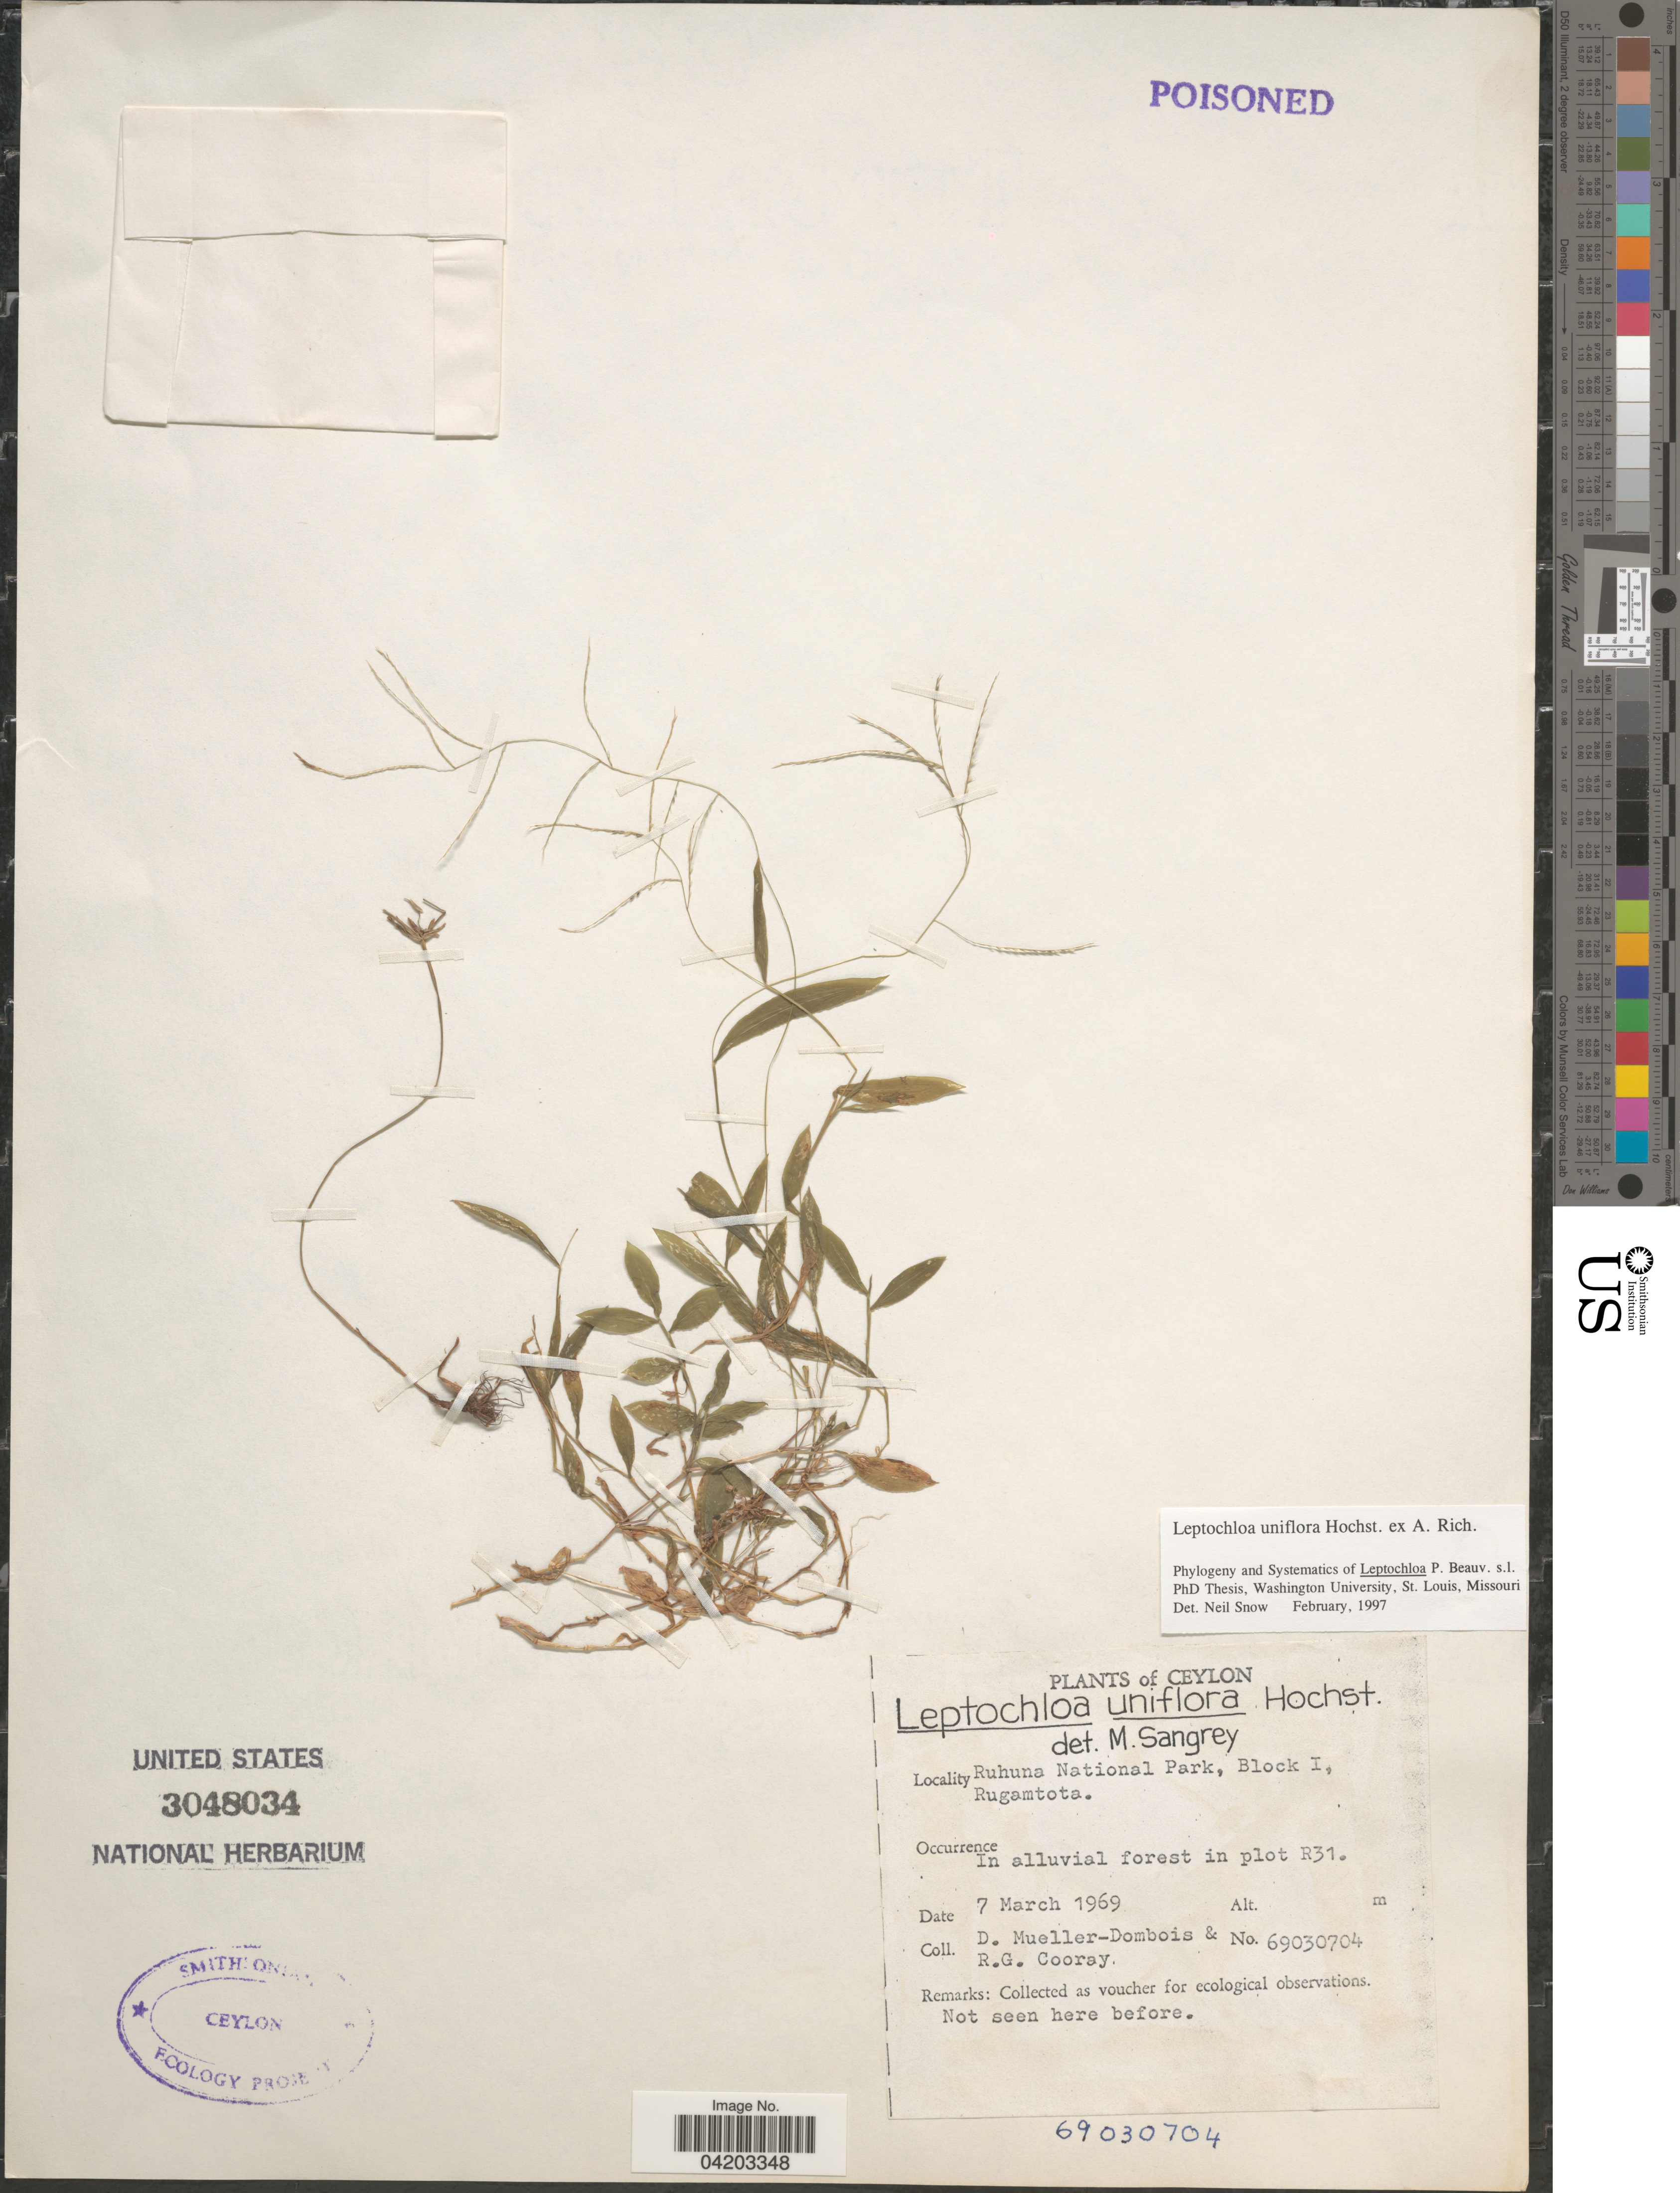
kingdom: Plantae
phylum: Tracheophyta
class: Liliopsida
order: Poales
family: Poaceae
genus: Trigonochloa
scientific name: Trigonochloa uniflora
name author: (Hochst. ex A. Rich.) P.M. Peterson & N. Snow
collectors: D. Mueller-Dombois & R. Cooray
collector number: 69030704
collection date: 1969-03-07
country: Sri Lanka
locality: Ceylon. Ruhuna National Park, Block I, Rugamtota. In alluvial forest in plot R31.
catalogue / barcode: US 3048034